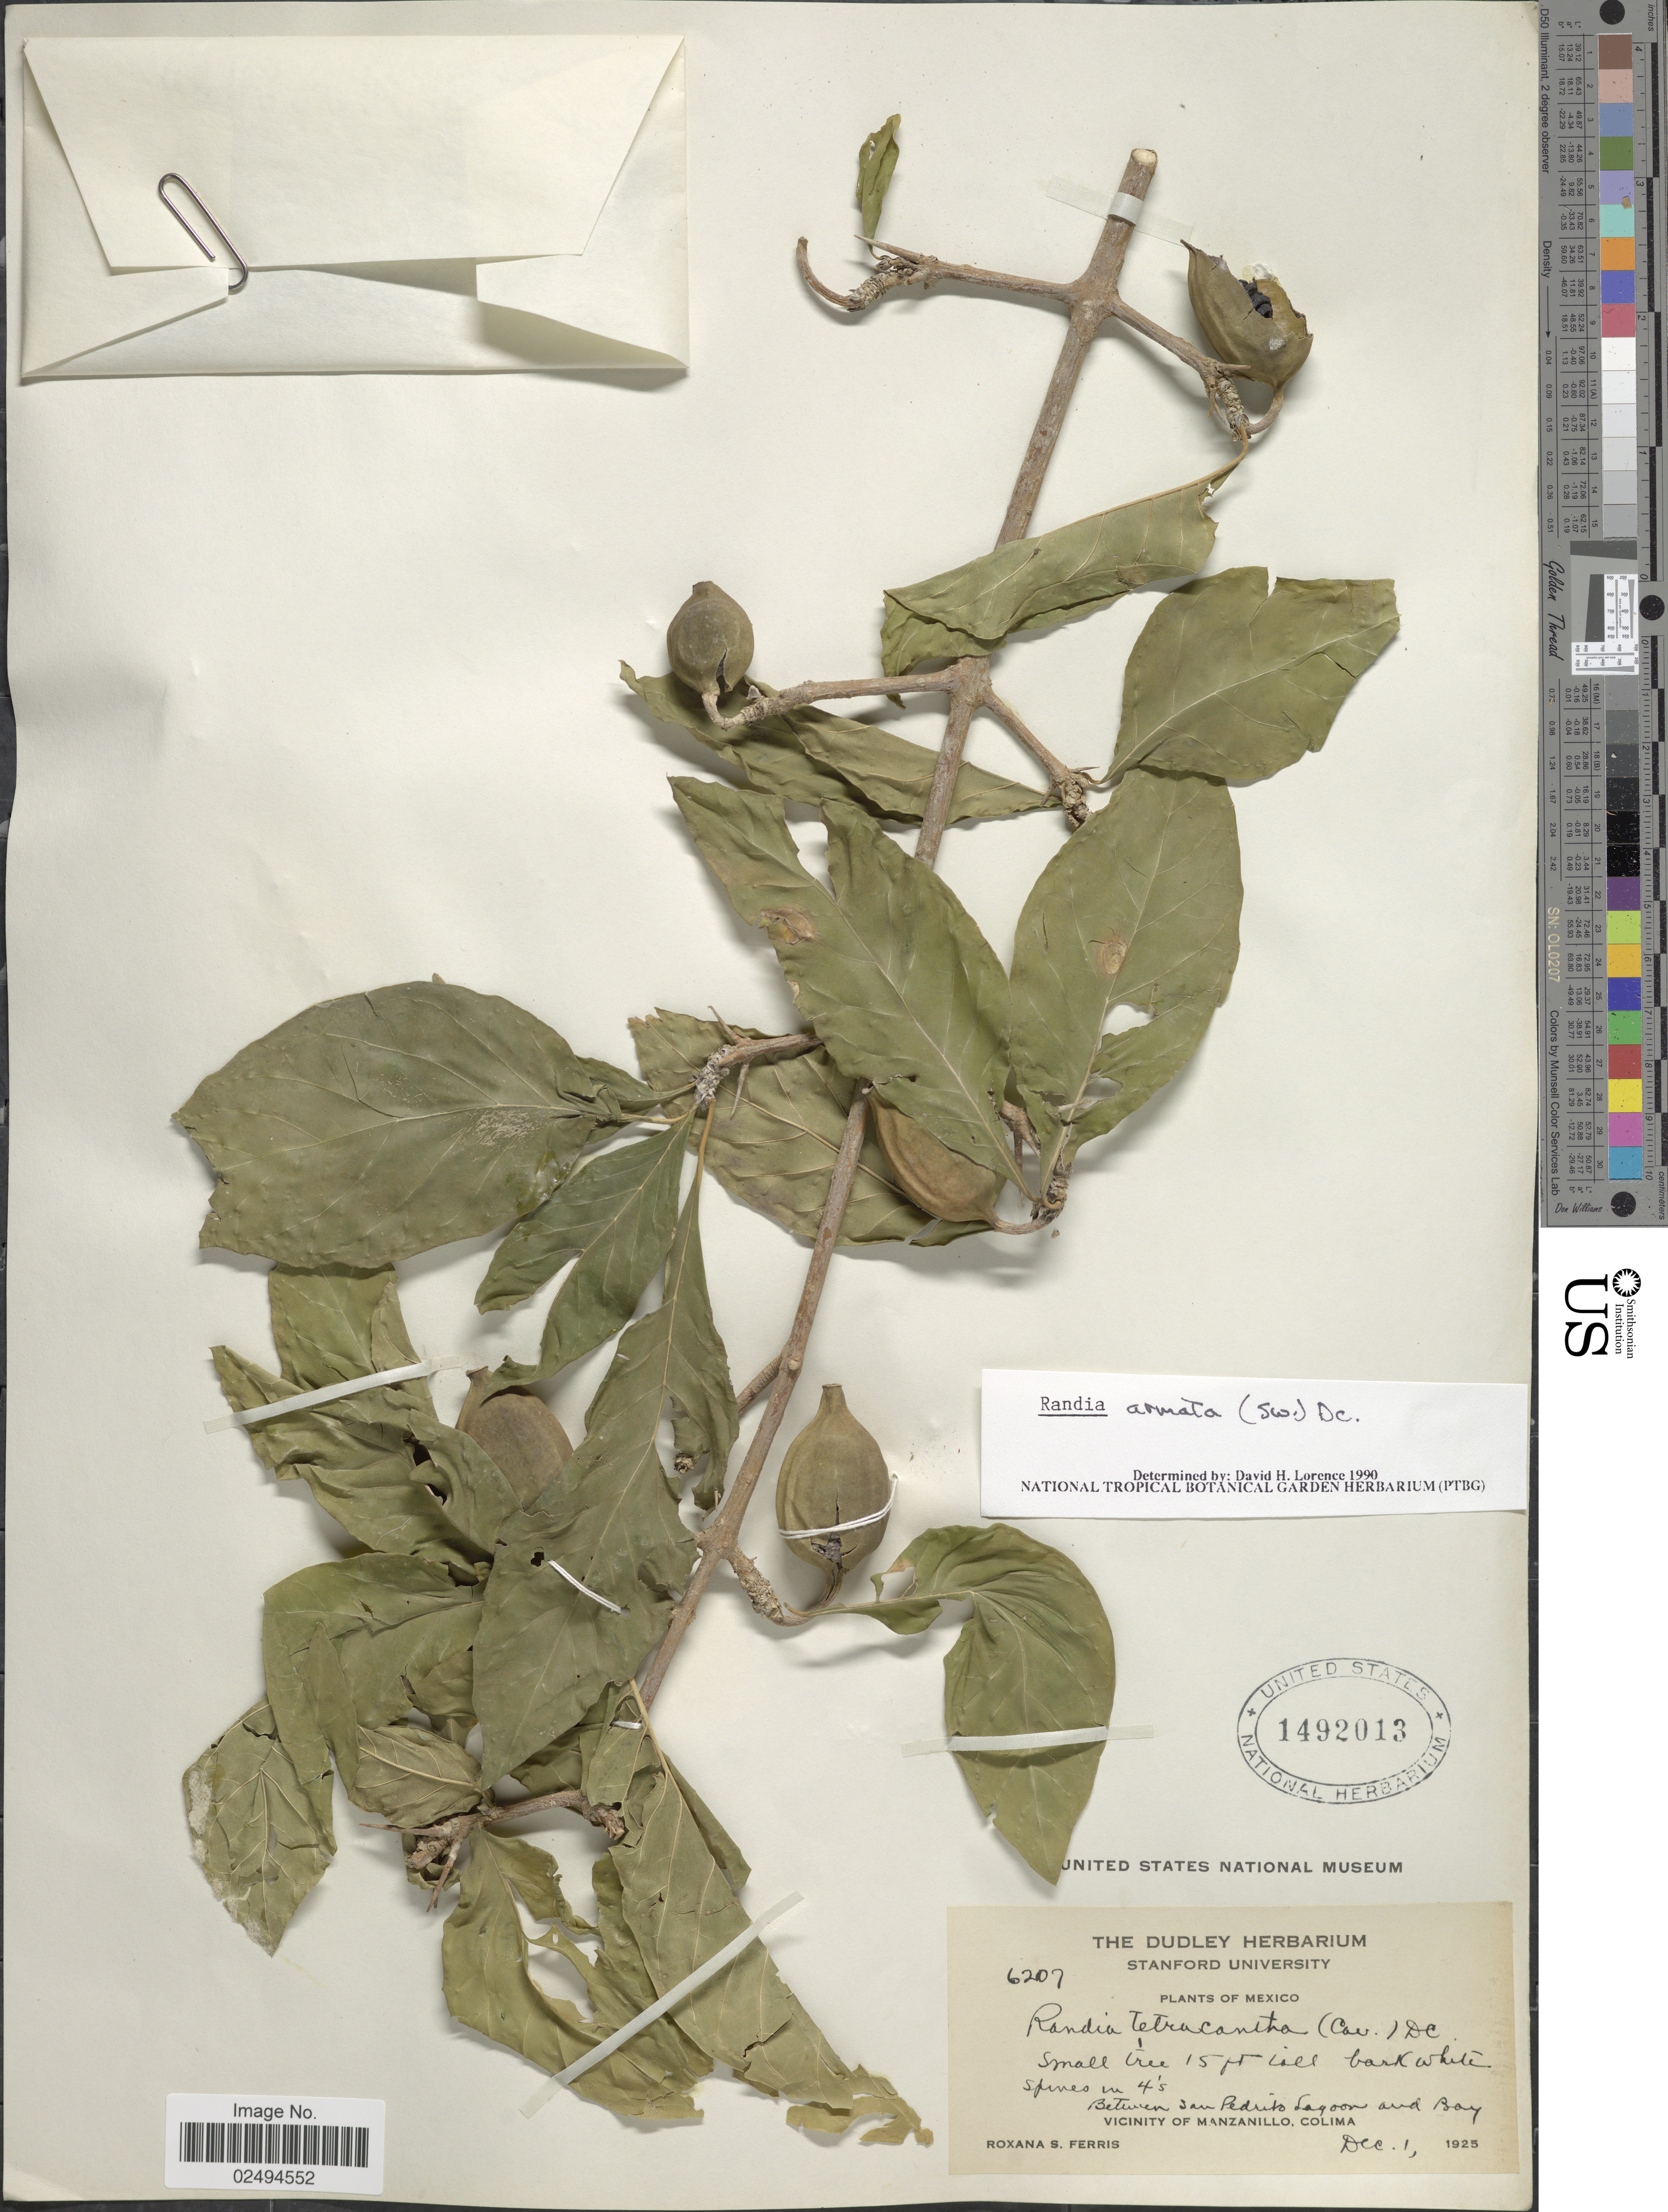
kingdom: Plantae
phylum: Tracheophyta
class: Magnoliopsida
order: Gentianales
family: Rubiaceae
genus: Randia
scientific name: Randia armata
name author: (Sw.) DC.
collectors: R. S. Ferris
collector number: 6207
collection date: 1925-12-01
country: Mexico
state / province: Colima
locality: Between San Pedrito Lagoon and Bay. Vicinity of Manzanillo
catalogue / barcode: US 1492013